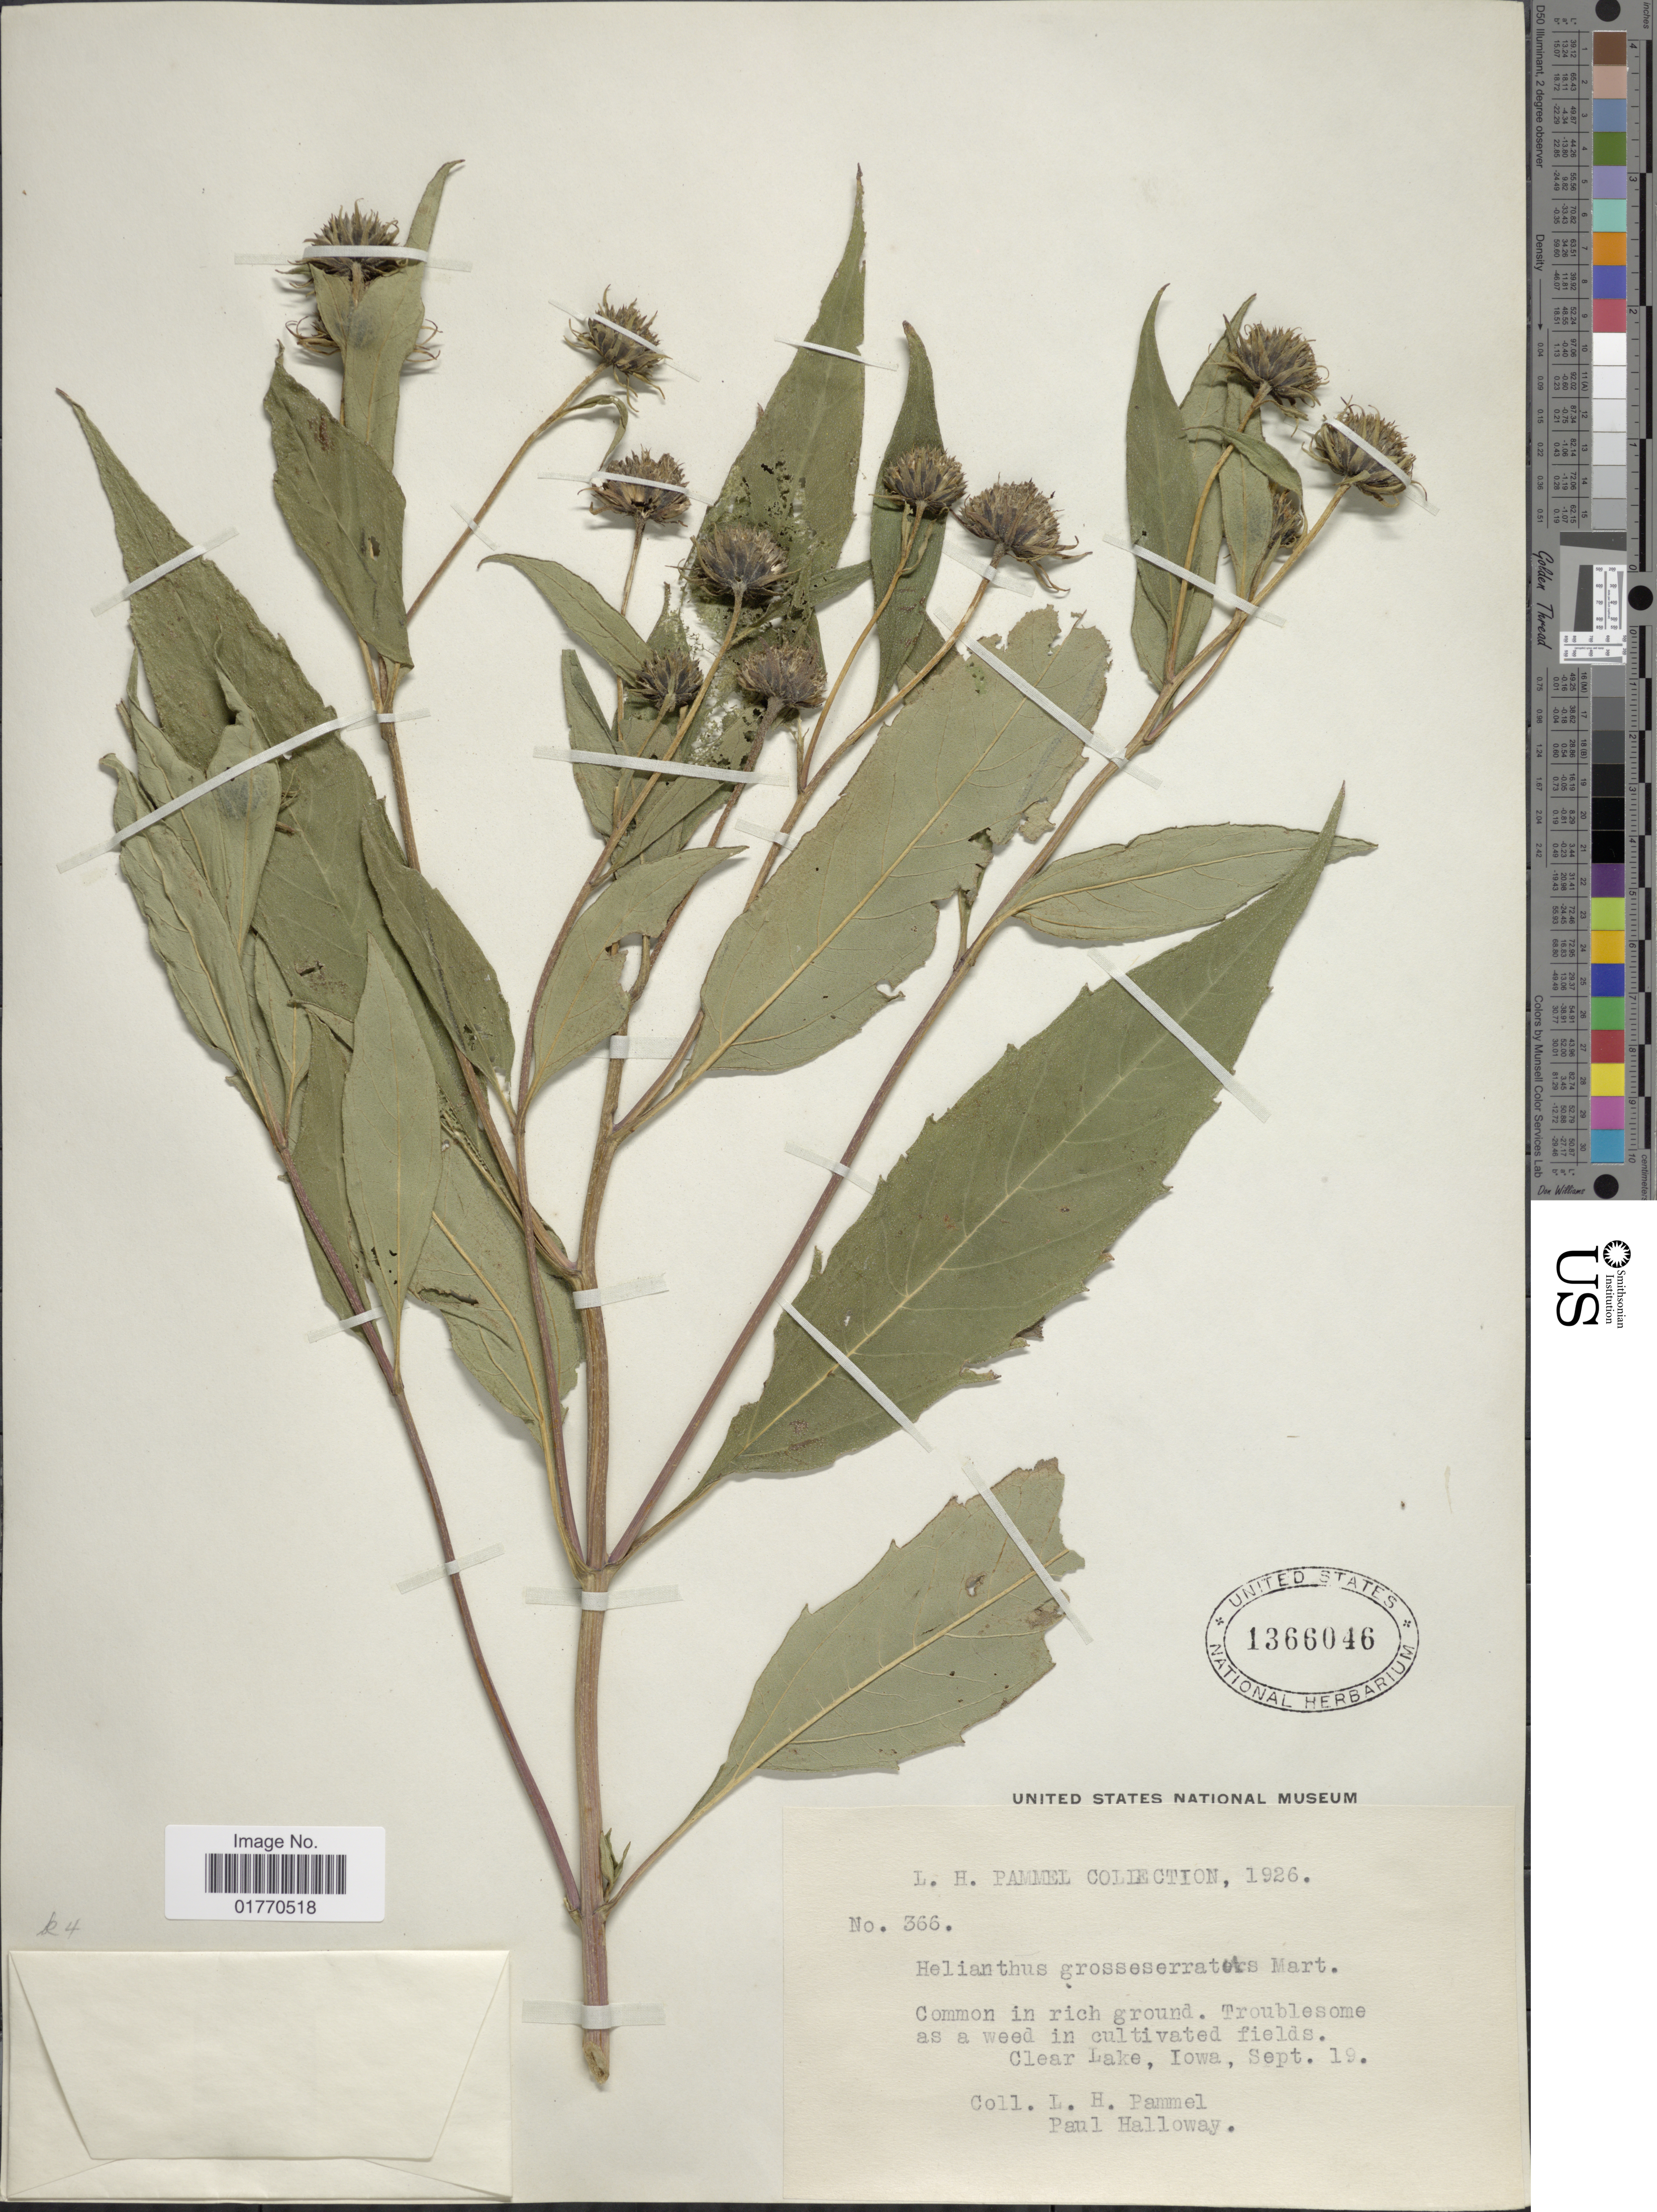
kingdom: Plantae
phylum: Tracheophyta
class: Magnoliopsida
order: Asterales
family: Asteraceae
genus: Helianthus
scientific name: Helianthus grosseserratus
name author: M. Martens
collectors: L. Pammel & P. Halloway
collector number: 366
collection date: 1926-09-19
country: United States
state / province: Iowa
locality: Troublesome as a weed in cultivated fields, Clear Lake, Iowa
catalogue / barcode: US 1366046